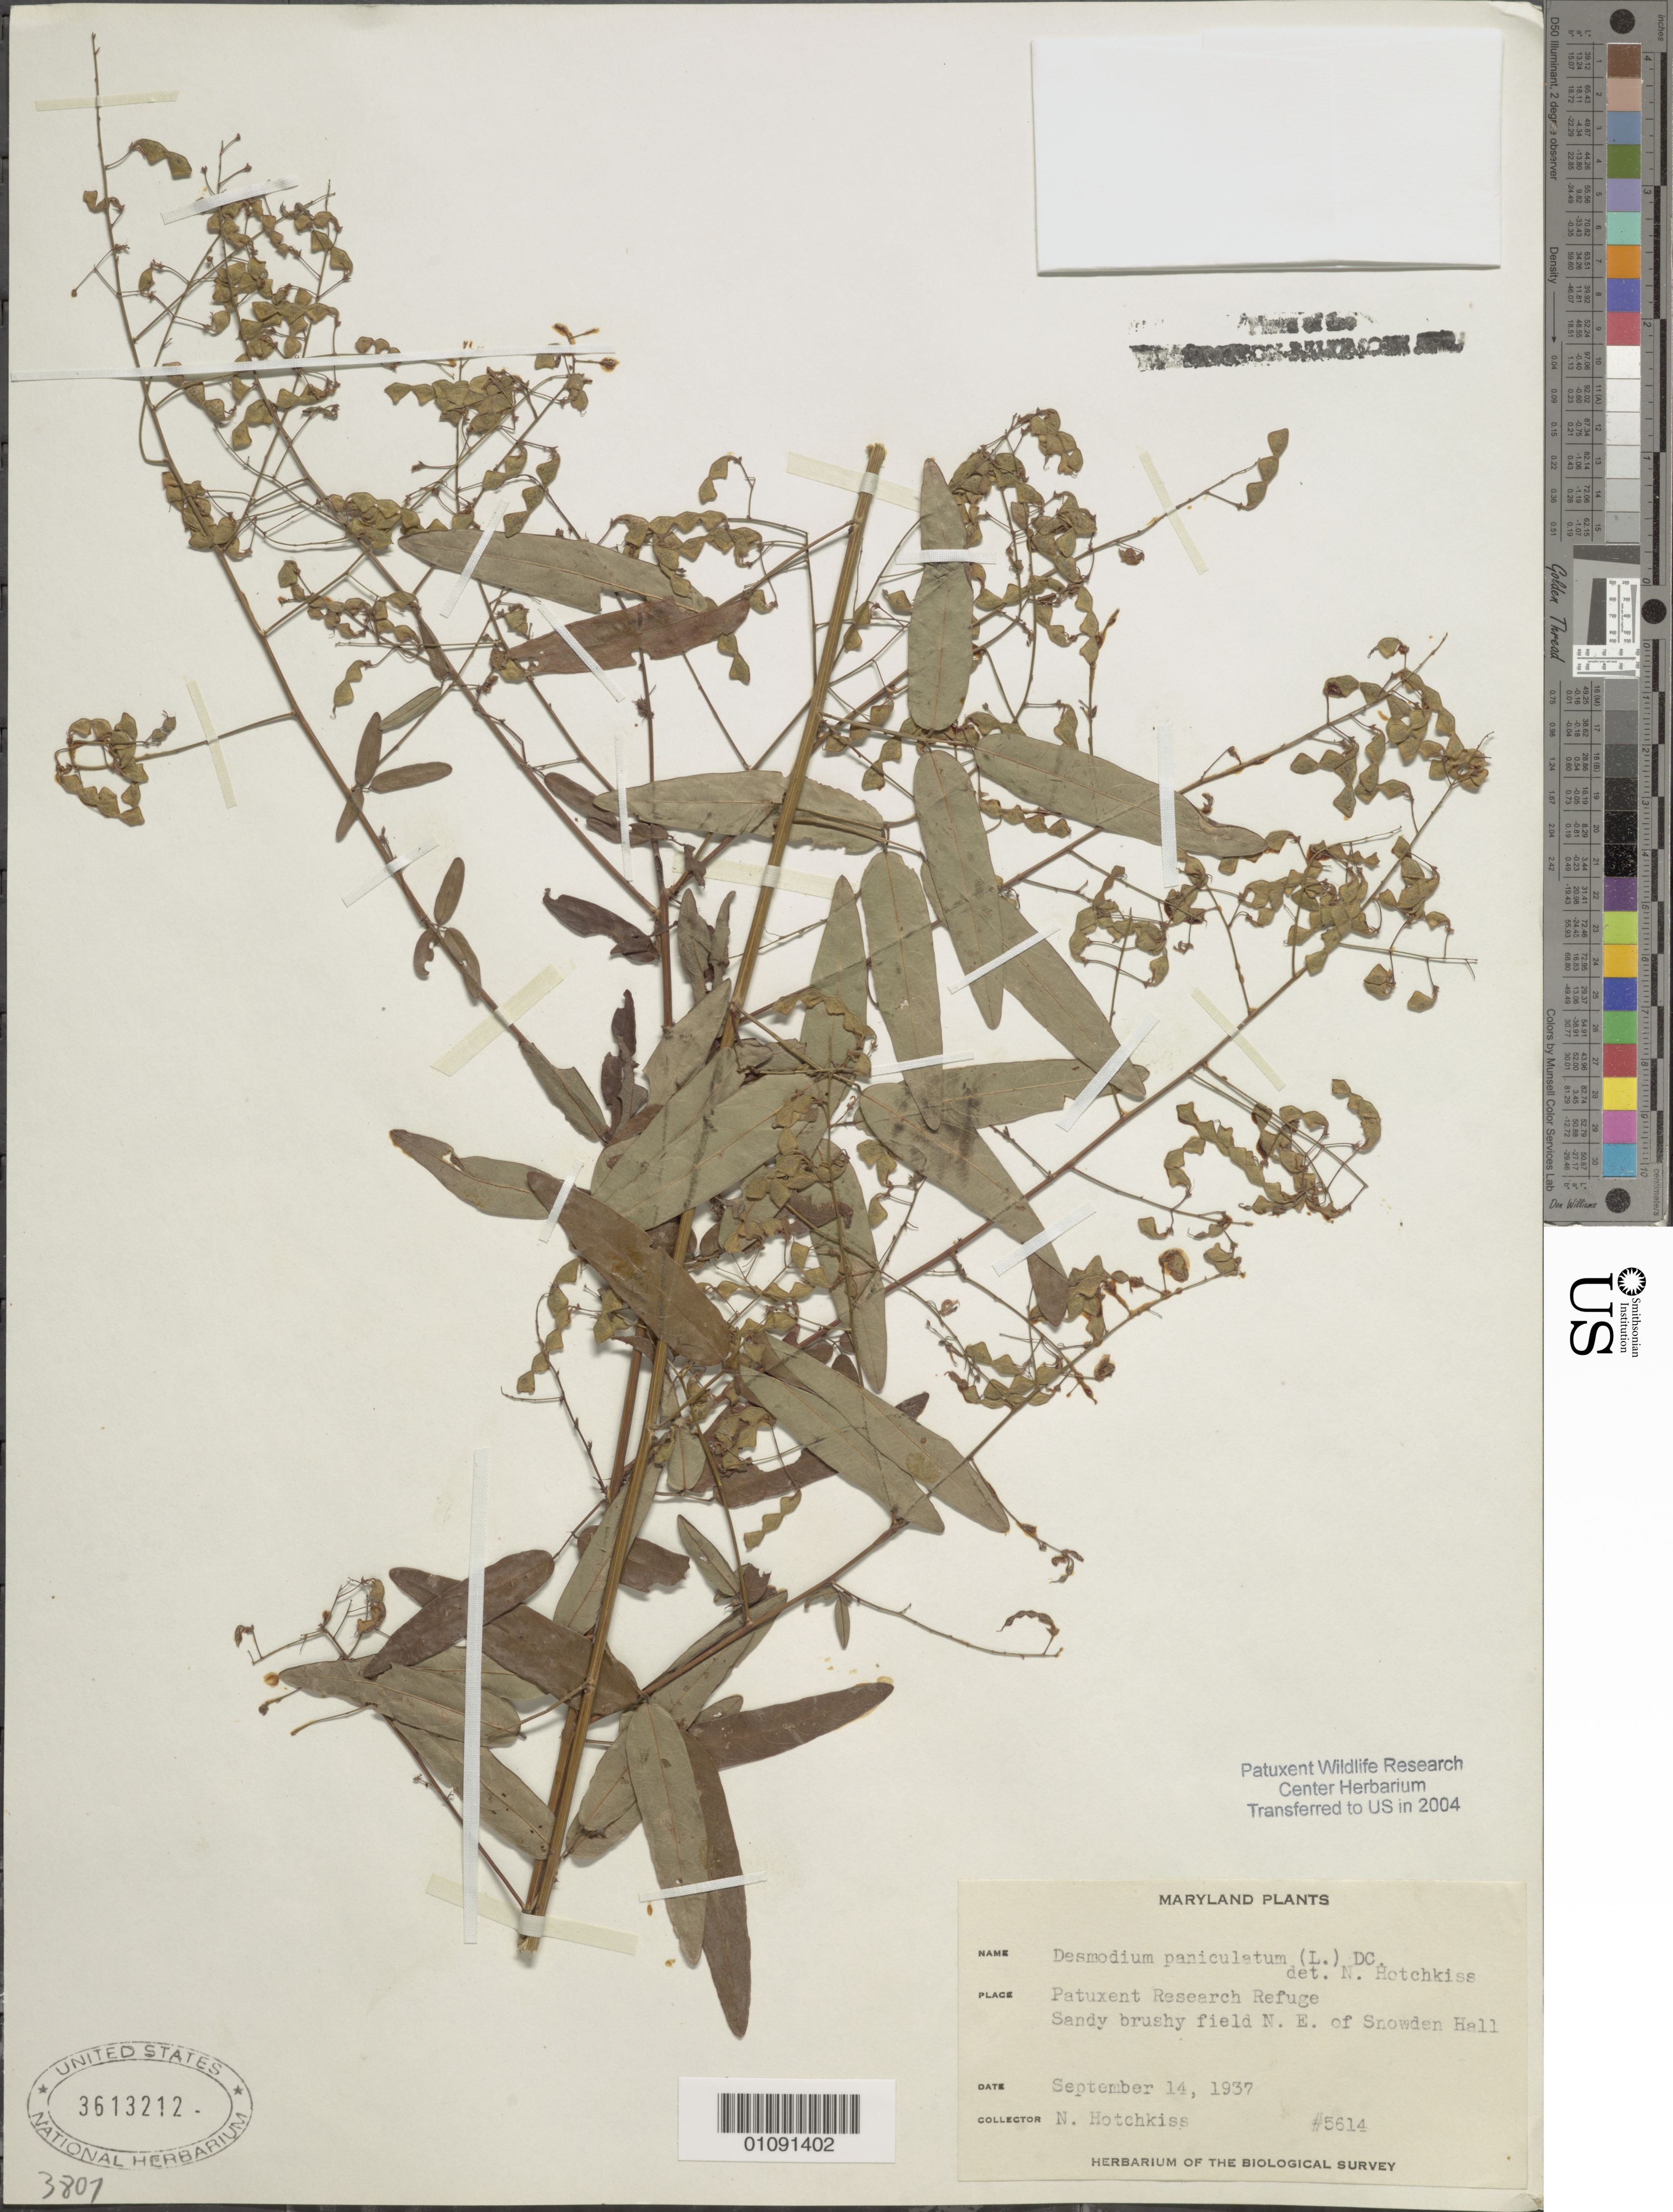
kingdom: Plantae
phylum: Tracheophyta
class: Magnoliopsida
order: Fabales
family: Fabaceae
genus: Desmodium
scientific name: Desmodium paniculatum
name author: (L.) DC.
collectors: N. Hotchkiss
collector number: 5614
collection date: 1937-09-14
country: United States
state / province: Maryland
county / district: Prince George's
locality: Patuxent Wildlife Refuge. N.E. of Snowden Hall.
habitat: Sandy, brushy field.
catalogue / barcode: US 3613212